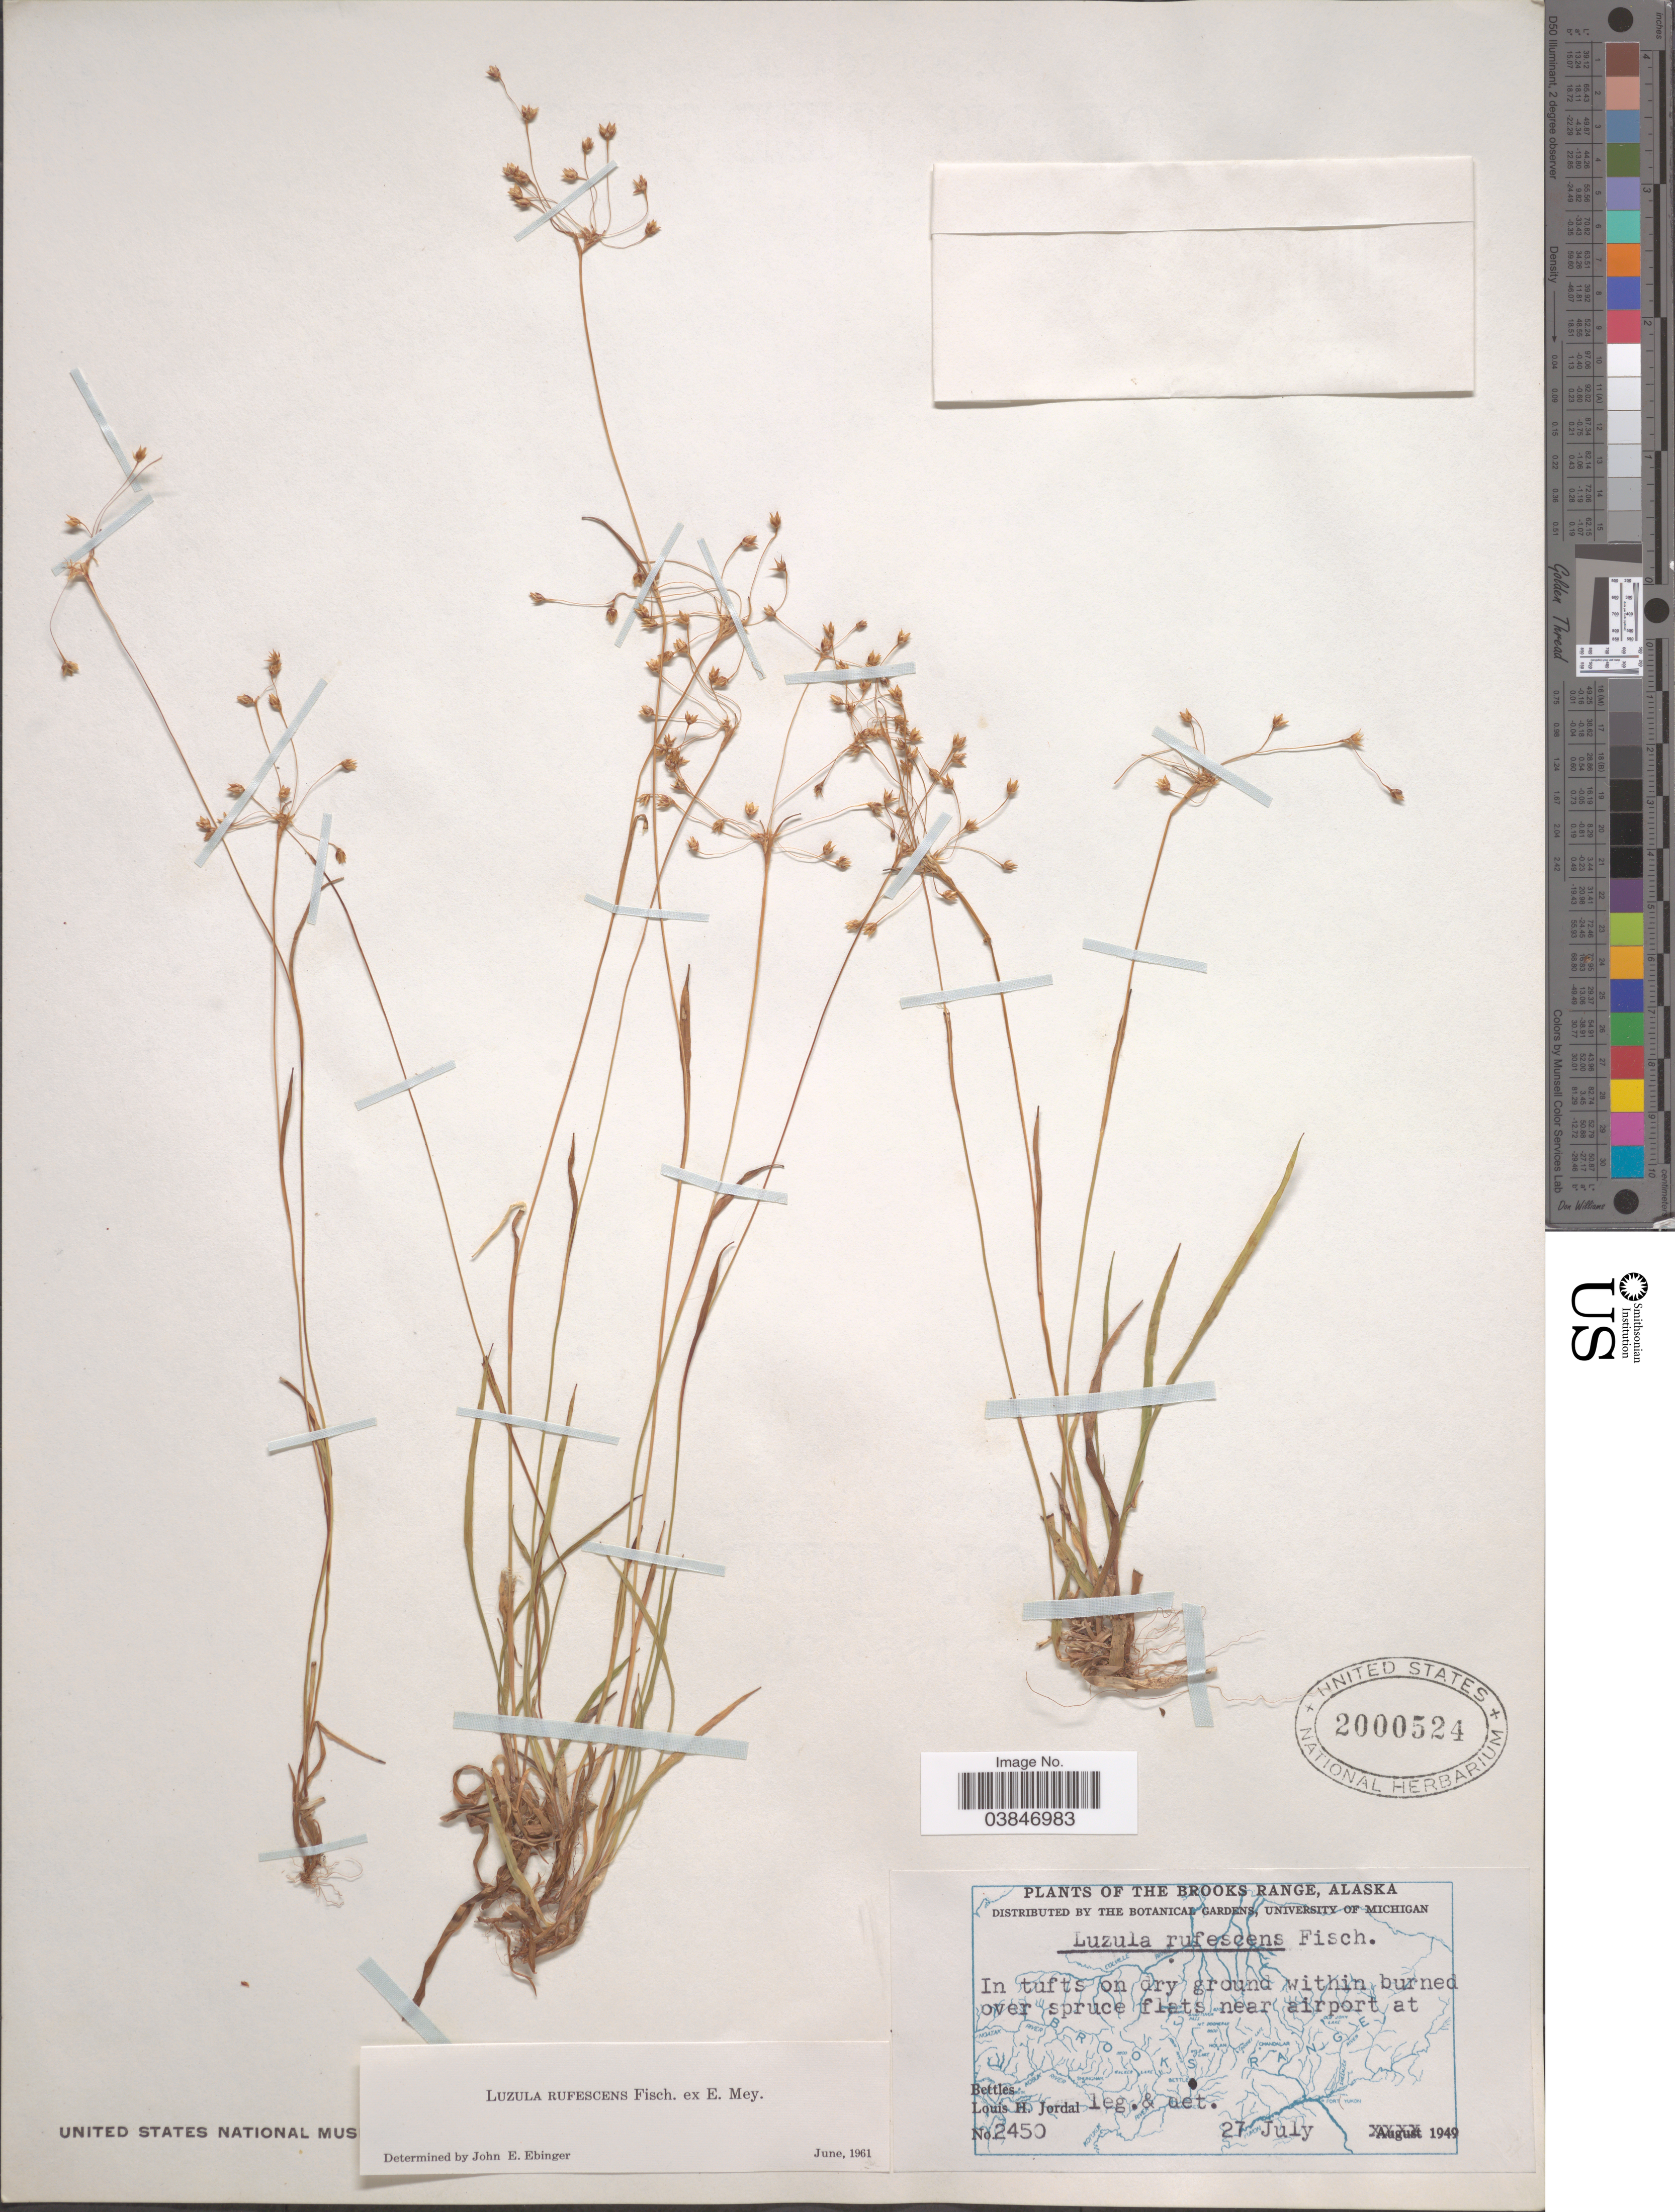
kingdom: Plantae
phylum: Tracheophyta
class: Liliopsida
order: Poales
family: Juncaceae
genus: Luzula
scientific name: Luzula rufescens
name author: Fisch. ex E. Mey.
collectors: L. Jordal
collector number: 2450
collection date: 1949-07-27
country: United States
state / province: Alaska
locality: The Brooks Range. Near airport at Bettles.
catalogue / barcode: US 2000524